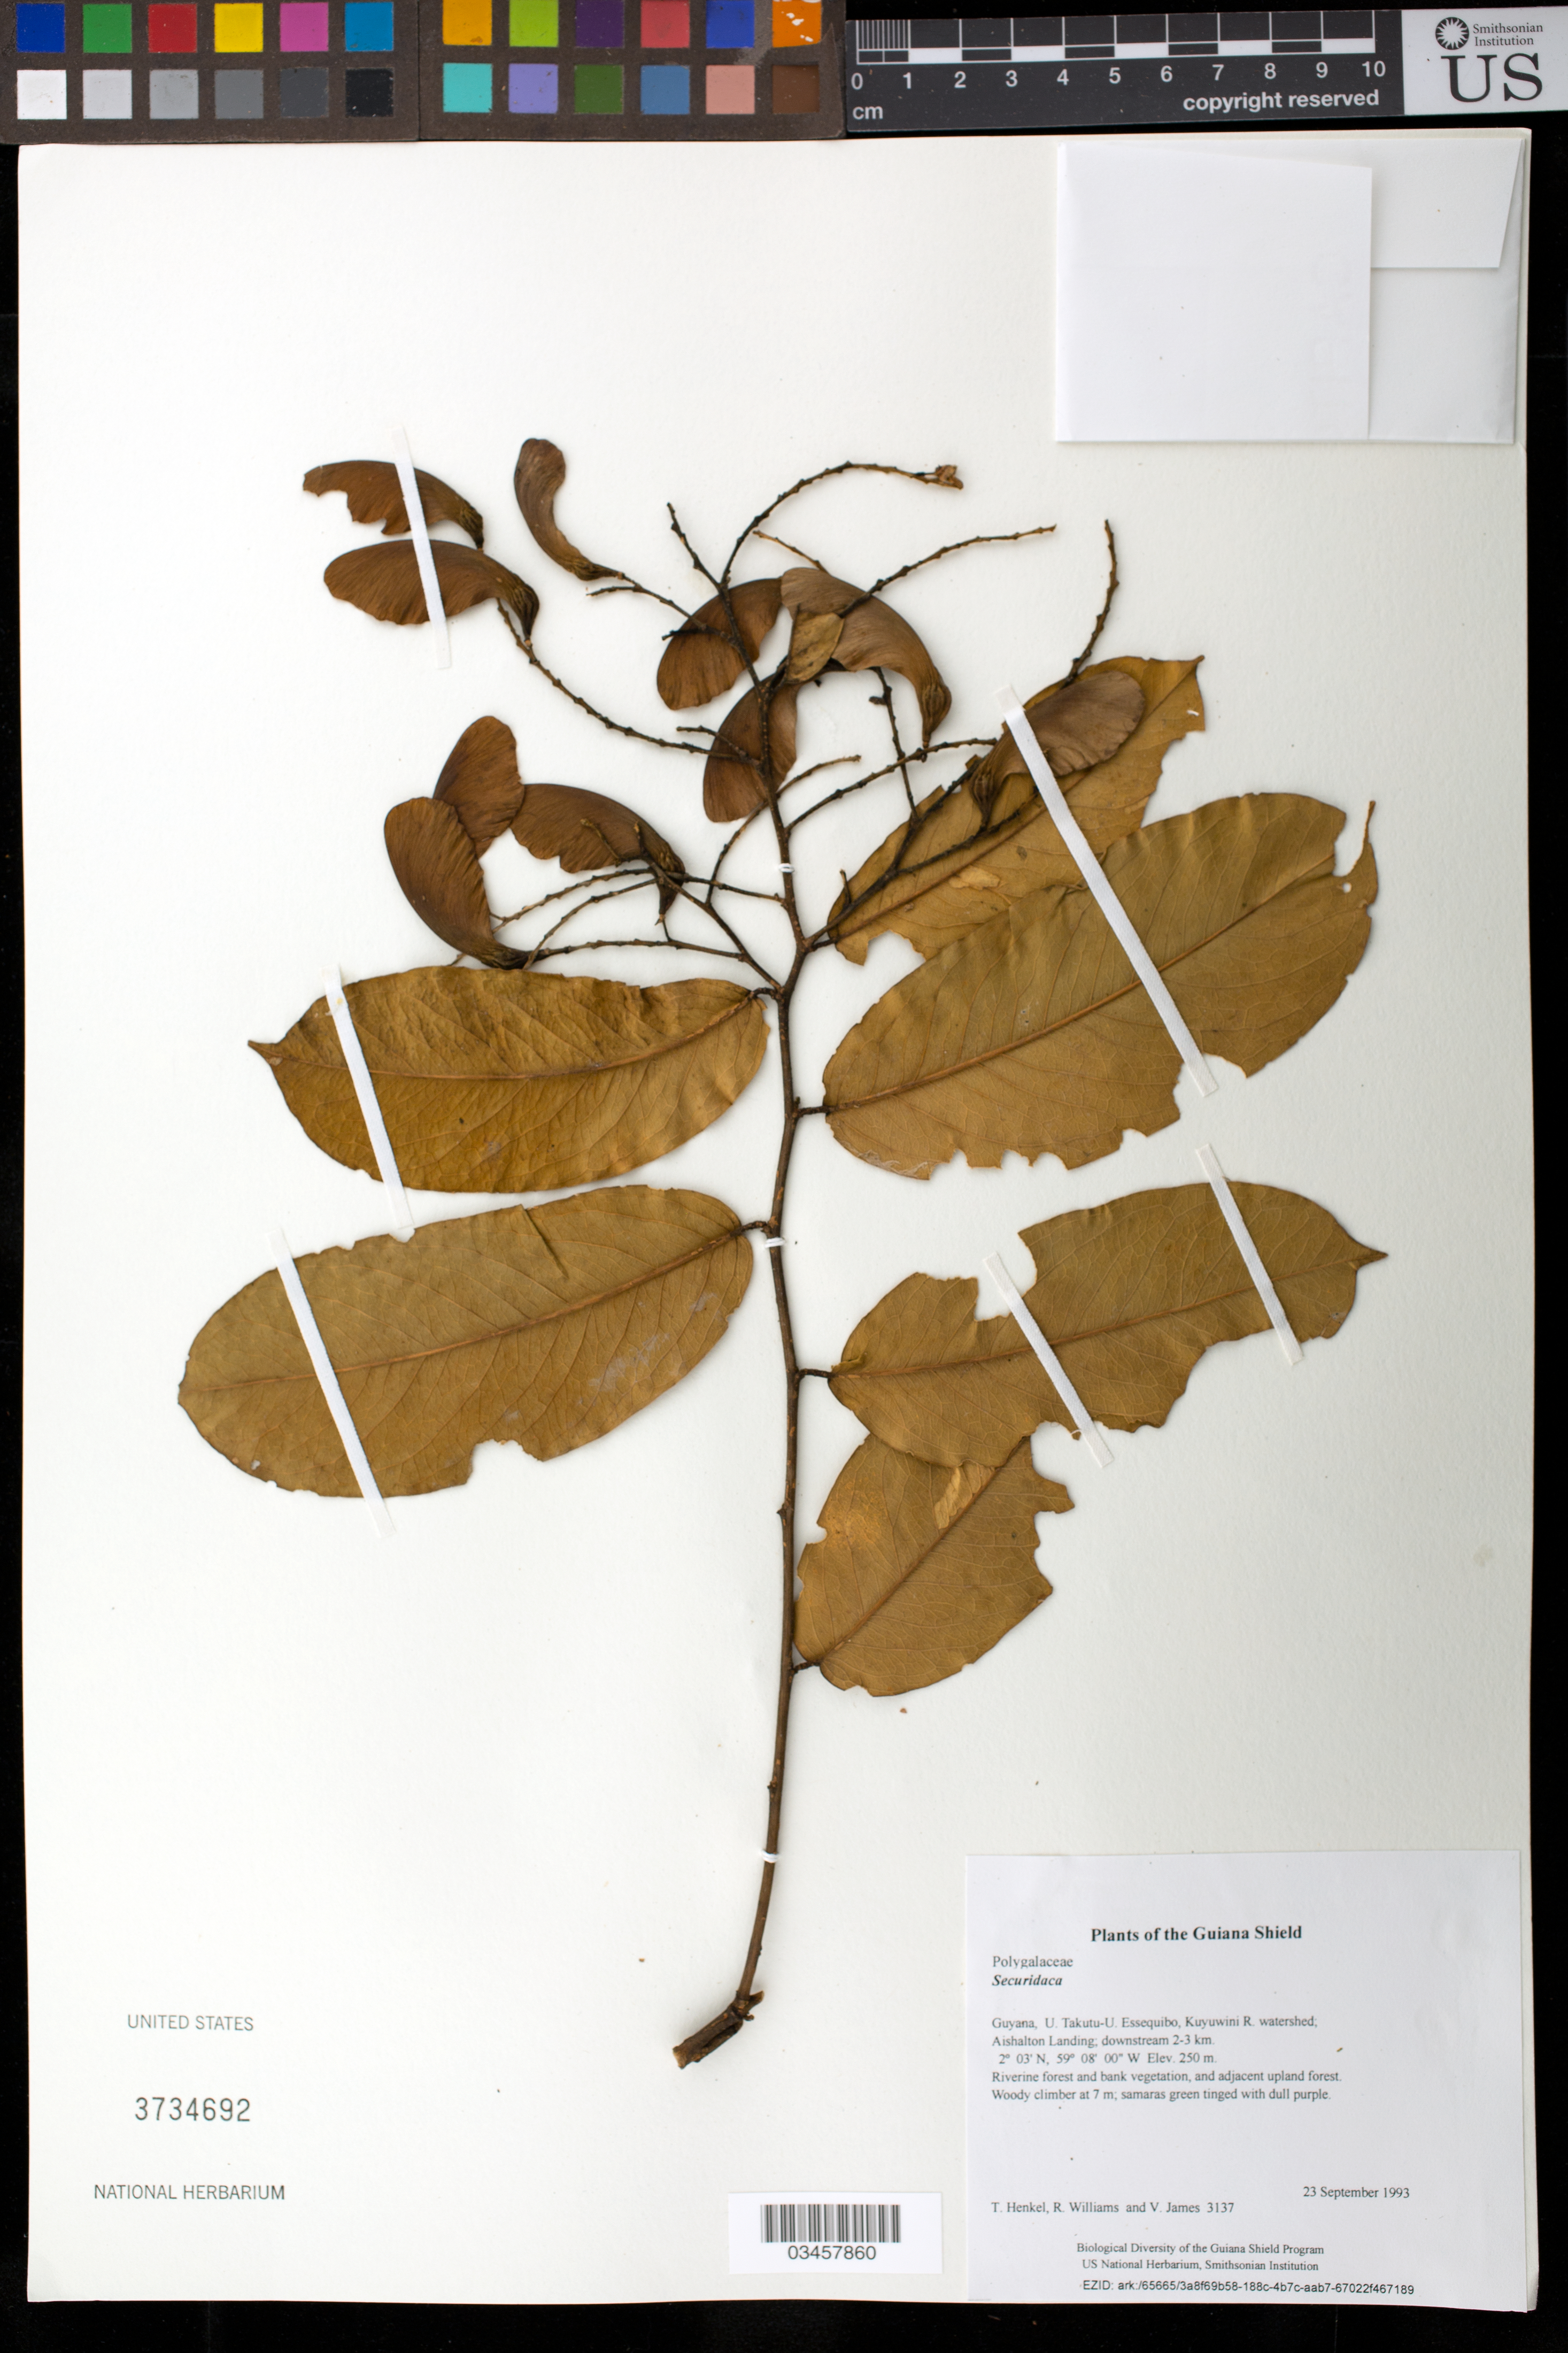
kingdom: Plantae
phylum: Tracheophyta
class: Magnoliopsida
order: Fabales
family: Polygalaceae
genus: Securidaca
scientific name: Securidaca sp.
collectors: T. Henkel, R. Williams & V. James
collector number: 3137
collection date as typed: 23 September 1993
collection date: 1993-09-23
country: Guyana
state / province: U. Takutu-U. Essequibo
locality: Kuyuwini R. watershed; Aishalton Landing; downstream 2-3 km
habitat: Riverine forest and bank vegetation, and adjacent upland forest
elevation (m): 250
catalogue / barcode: US 3734692